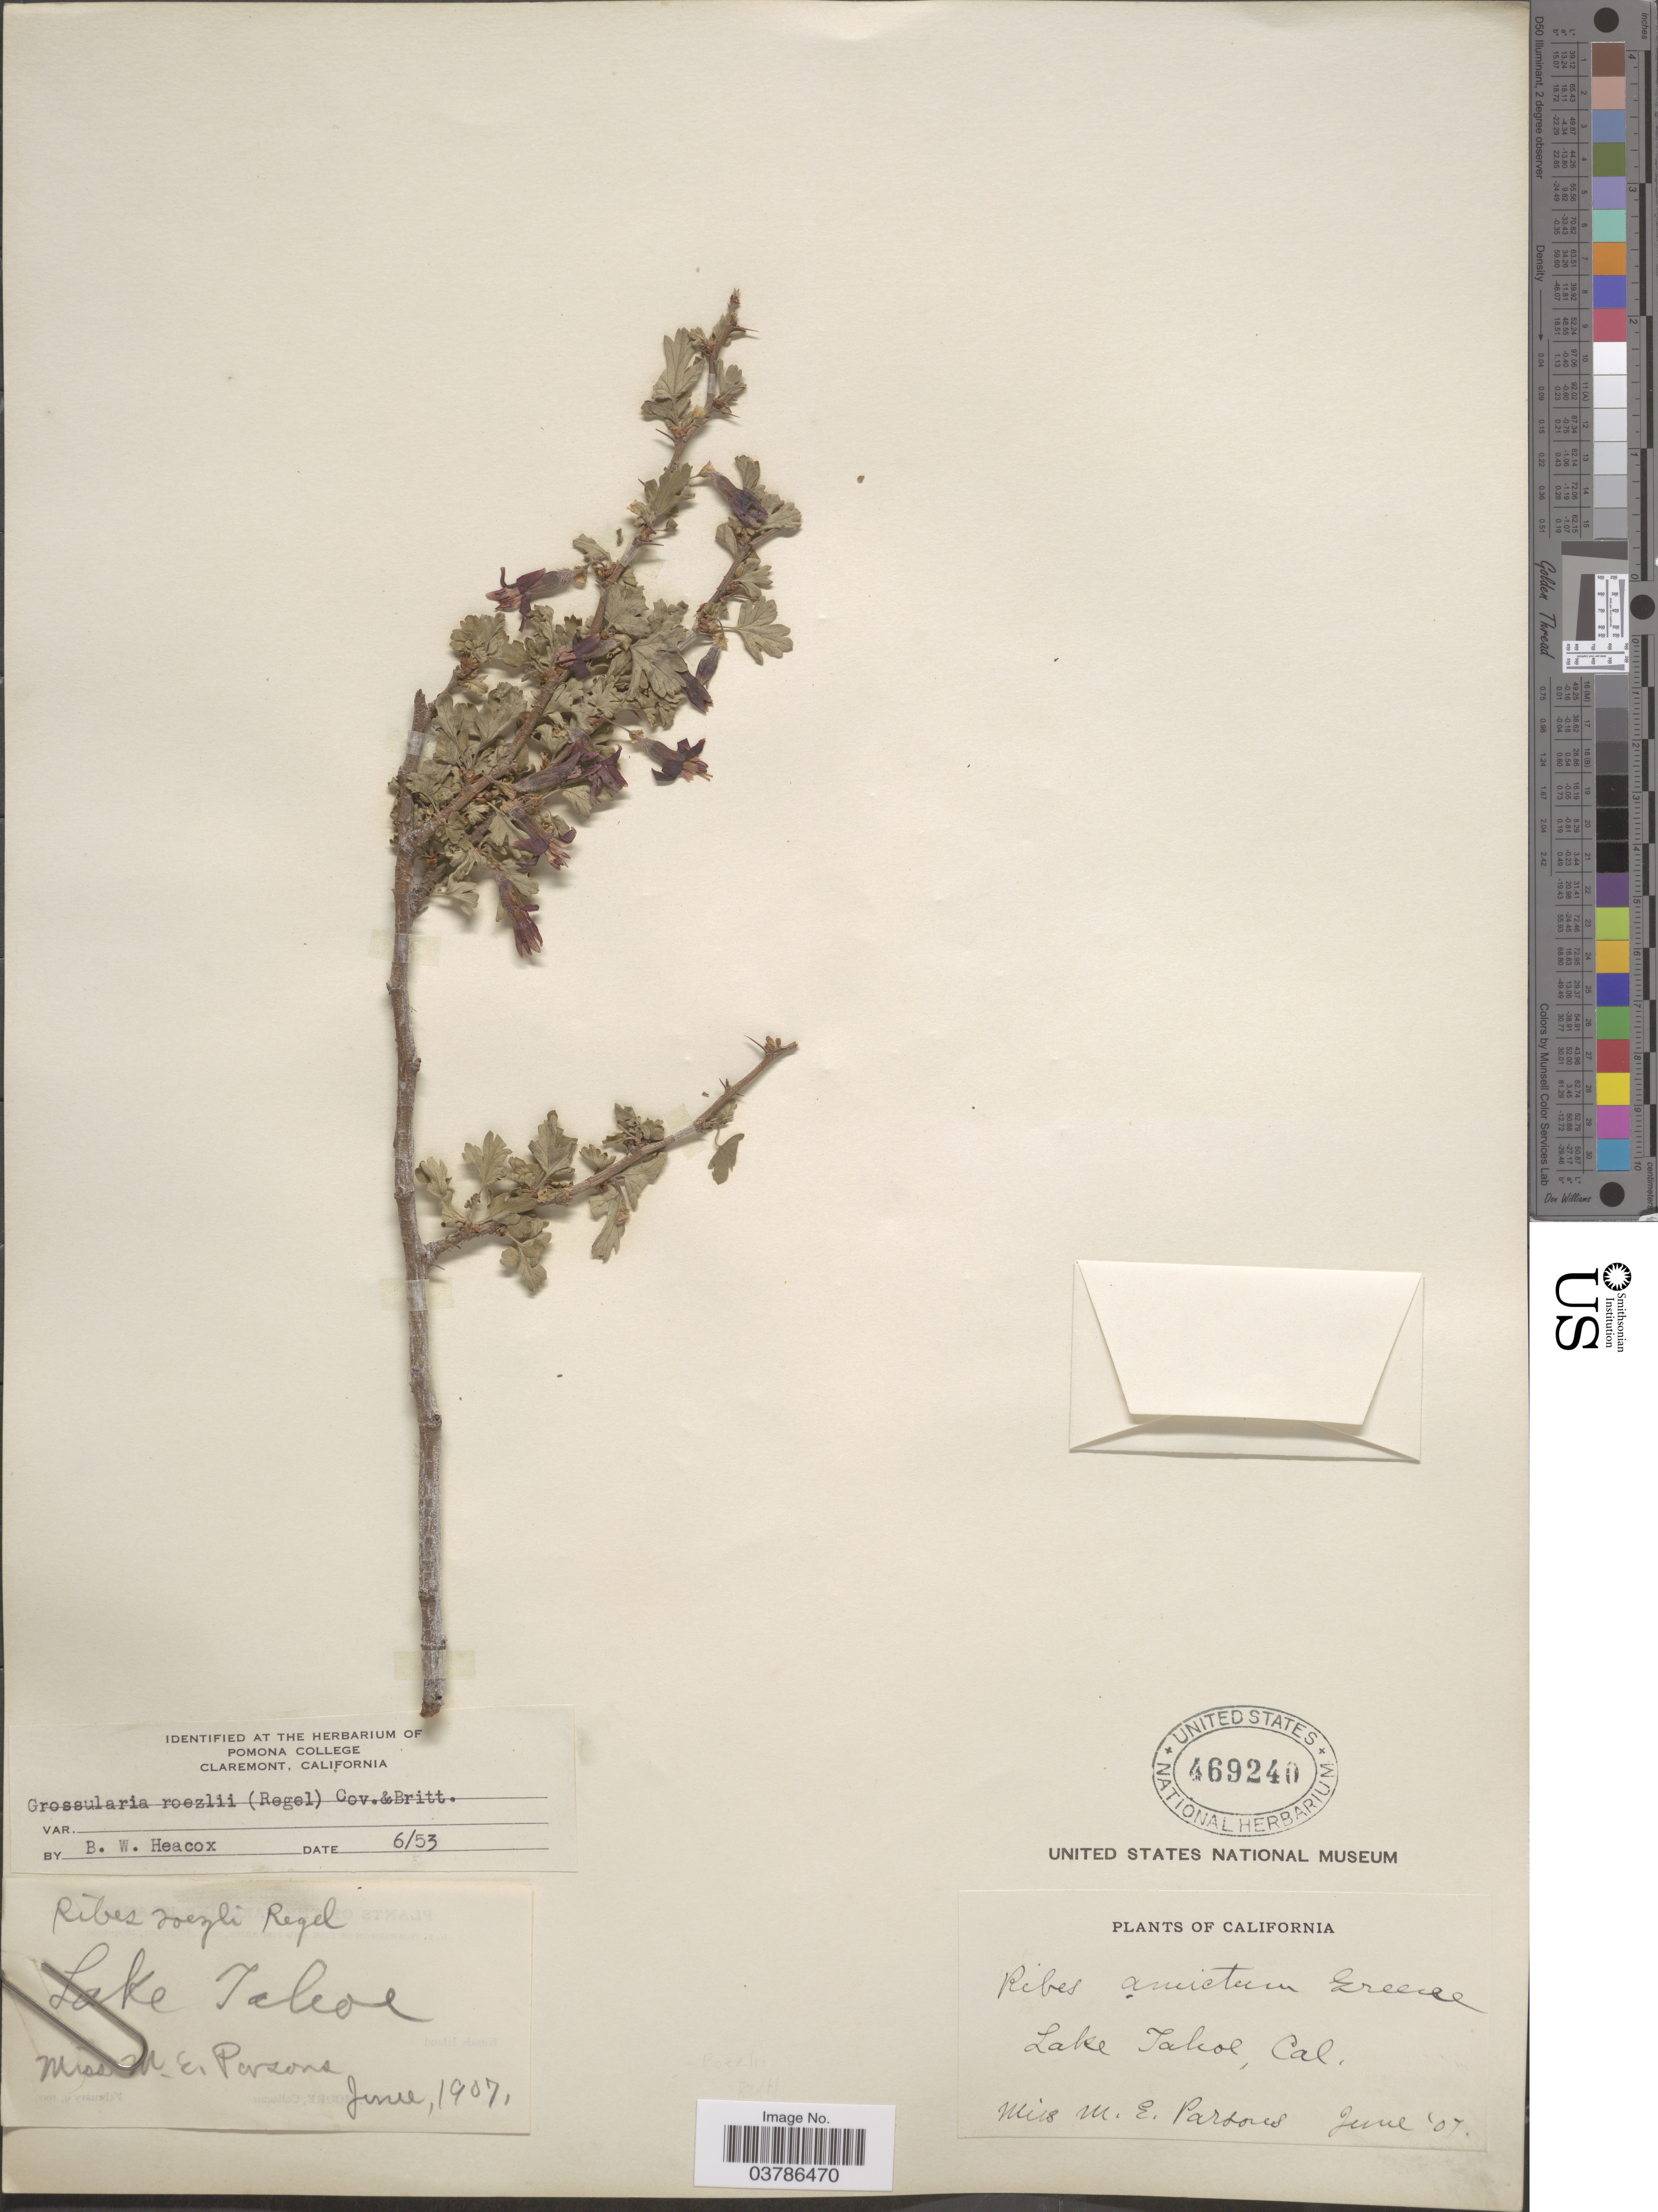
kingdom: Plantae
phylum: Tracheophyta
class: Magnoliopsida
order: Saxifragales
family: Grossulariaceae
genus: Ribes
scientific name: Ribes roezlii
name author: Regel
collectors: M. Parsons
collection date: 1907-06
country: United States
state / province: California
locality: Lake Tahoe.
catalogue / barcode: US 469240